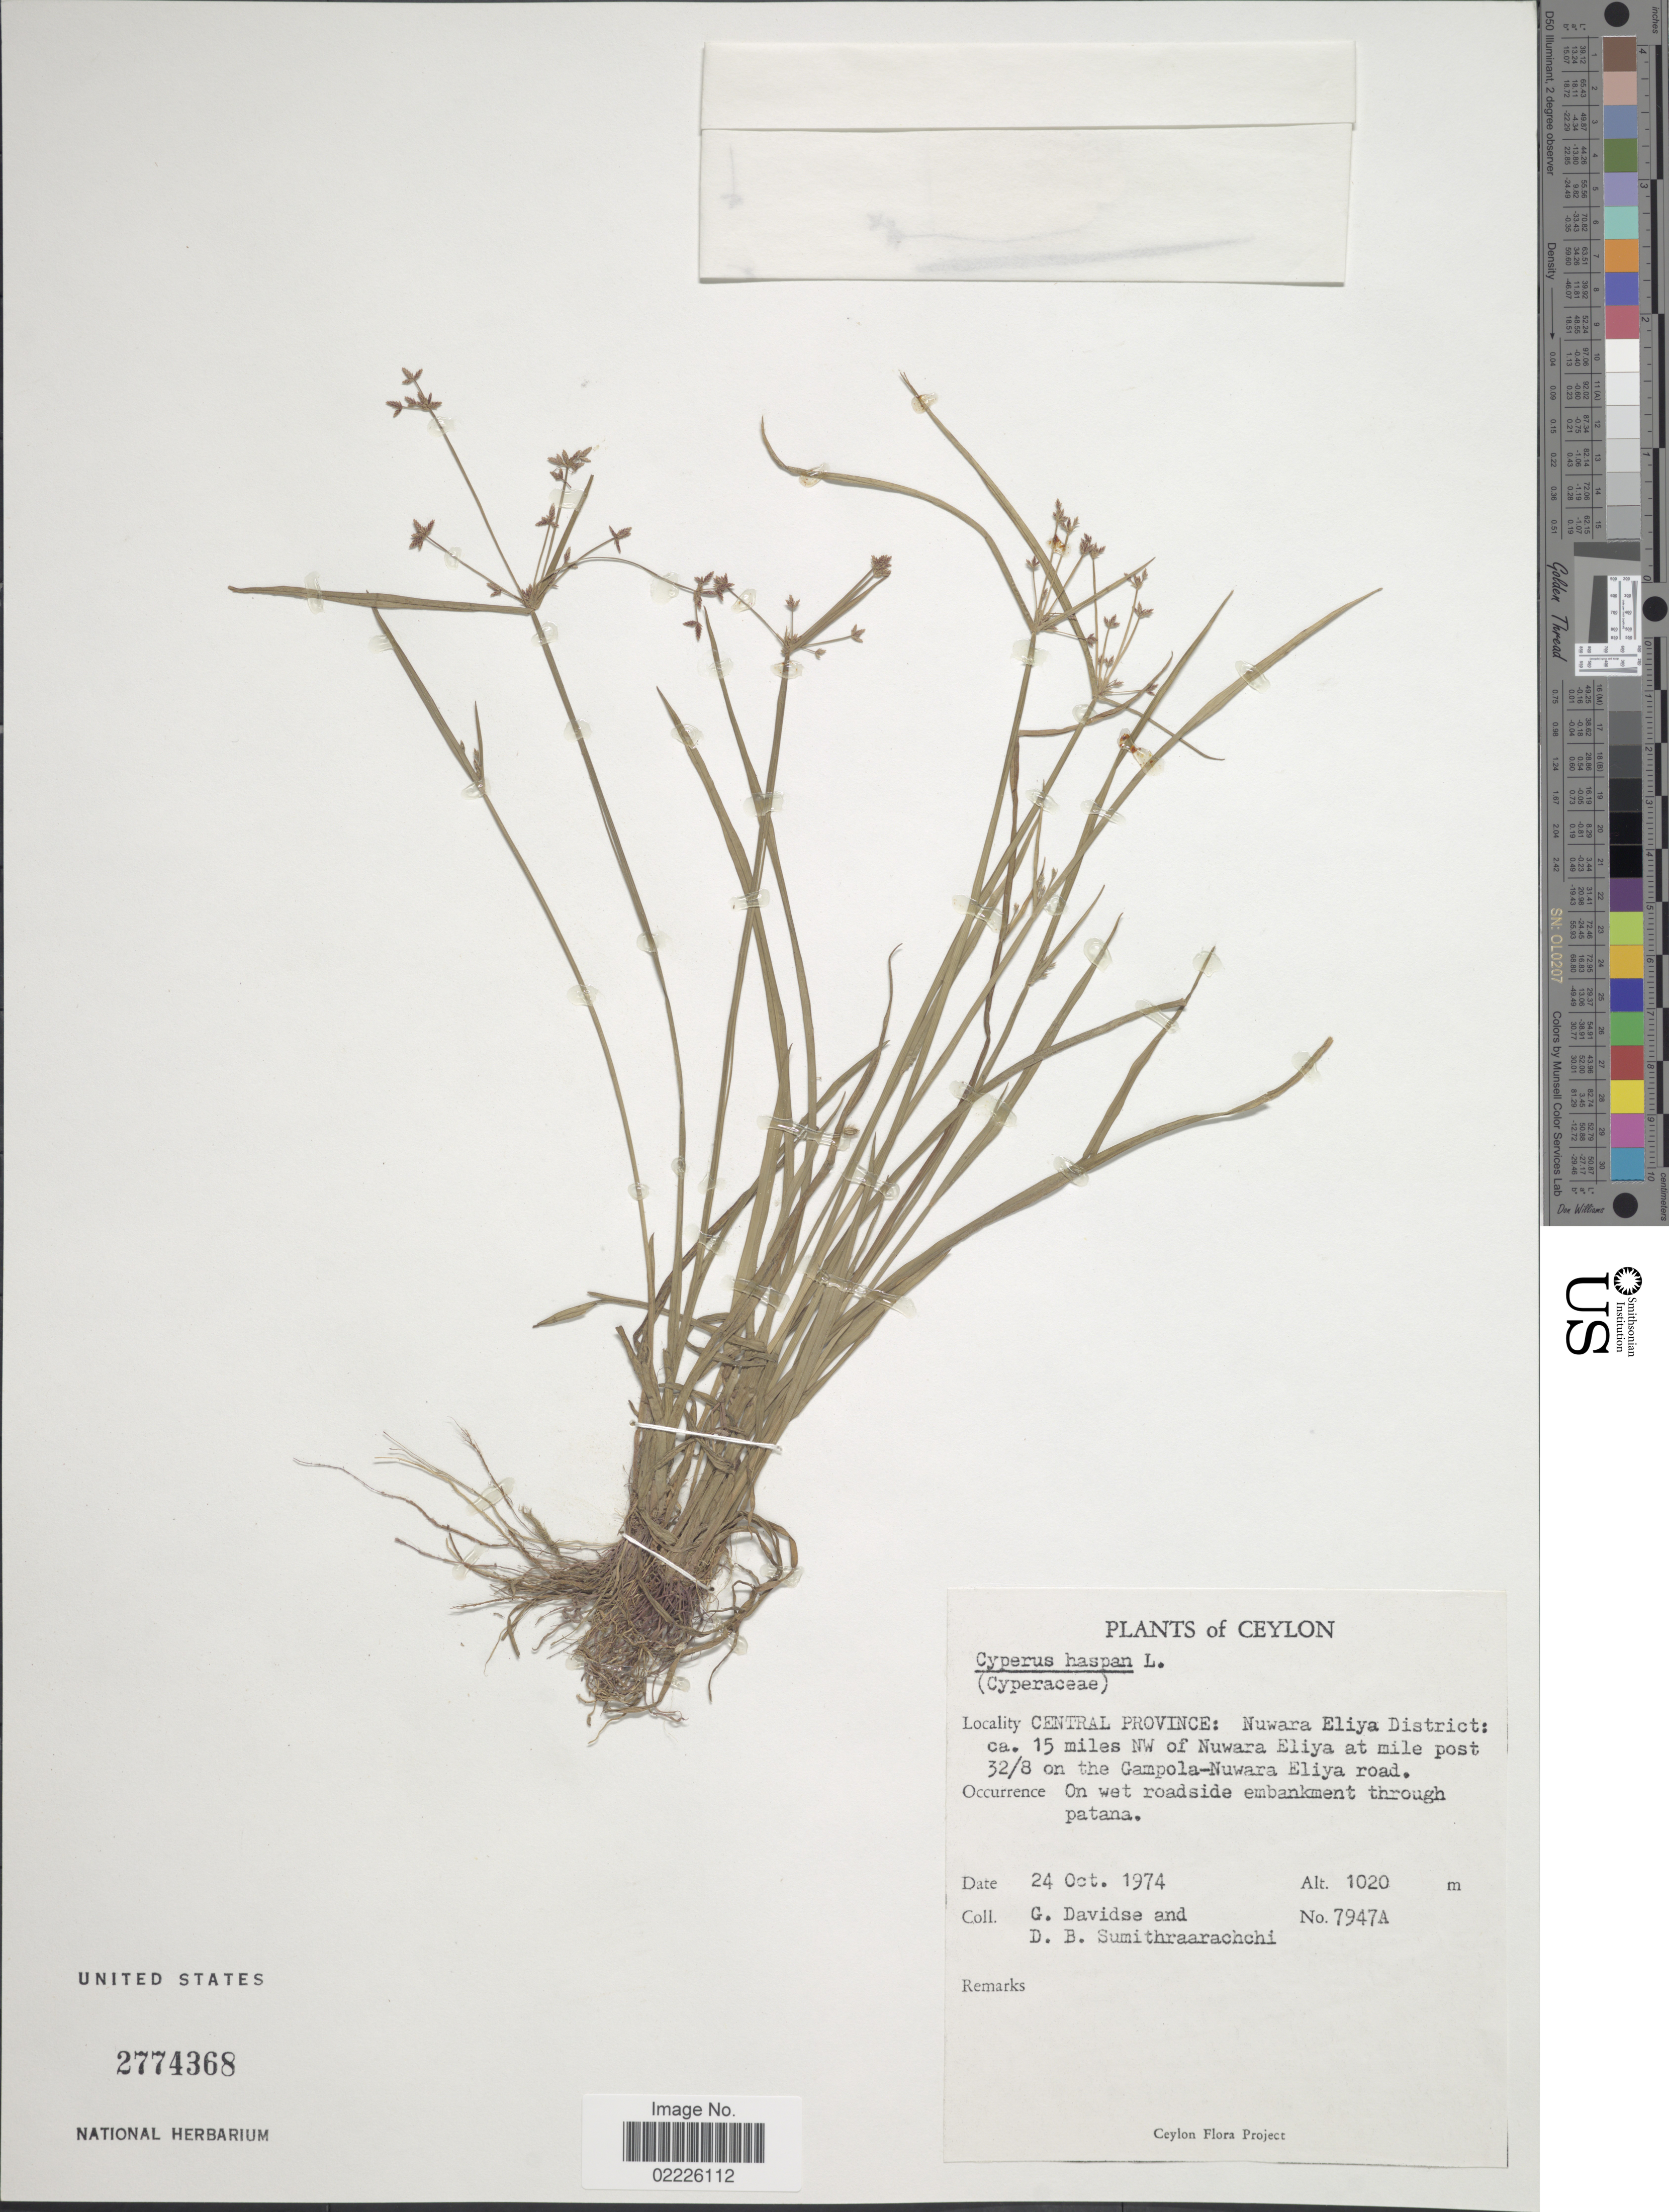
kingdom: Plantae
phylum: Tracheophyta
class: Liliopsida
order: Poales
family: Cyperaceae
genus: Cyperus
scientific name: Cyperus haspan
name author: L.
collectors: G. Davidse & D. B. Sumithraarachchi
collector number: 7947A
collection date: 1974-10-24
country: Sri Lanka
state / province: Central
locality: Central Province: Nuwara Eliya District: 15 mile NW of Nuwara Eliya at mile post 32/8 on the Gampoola-Nuwara Eliya road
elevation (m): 1020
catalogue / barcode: US 2774368